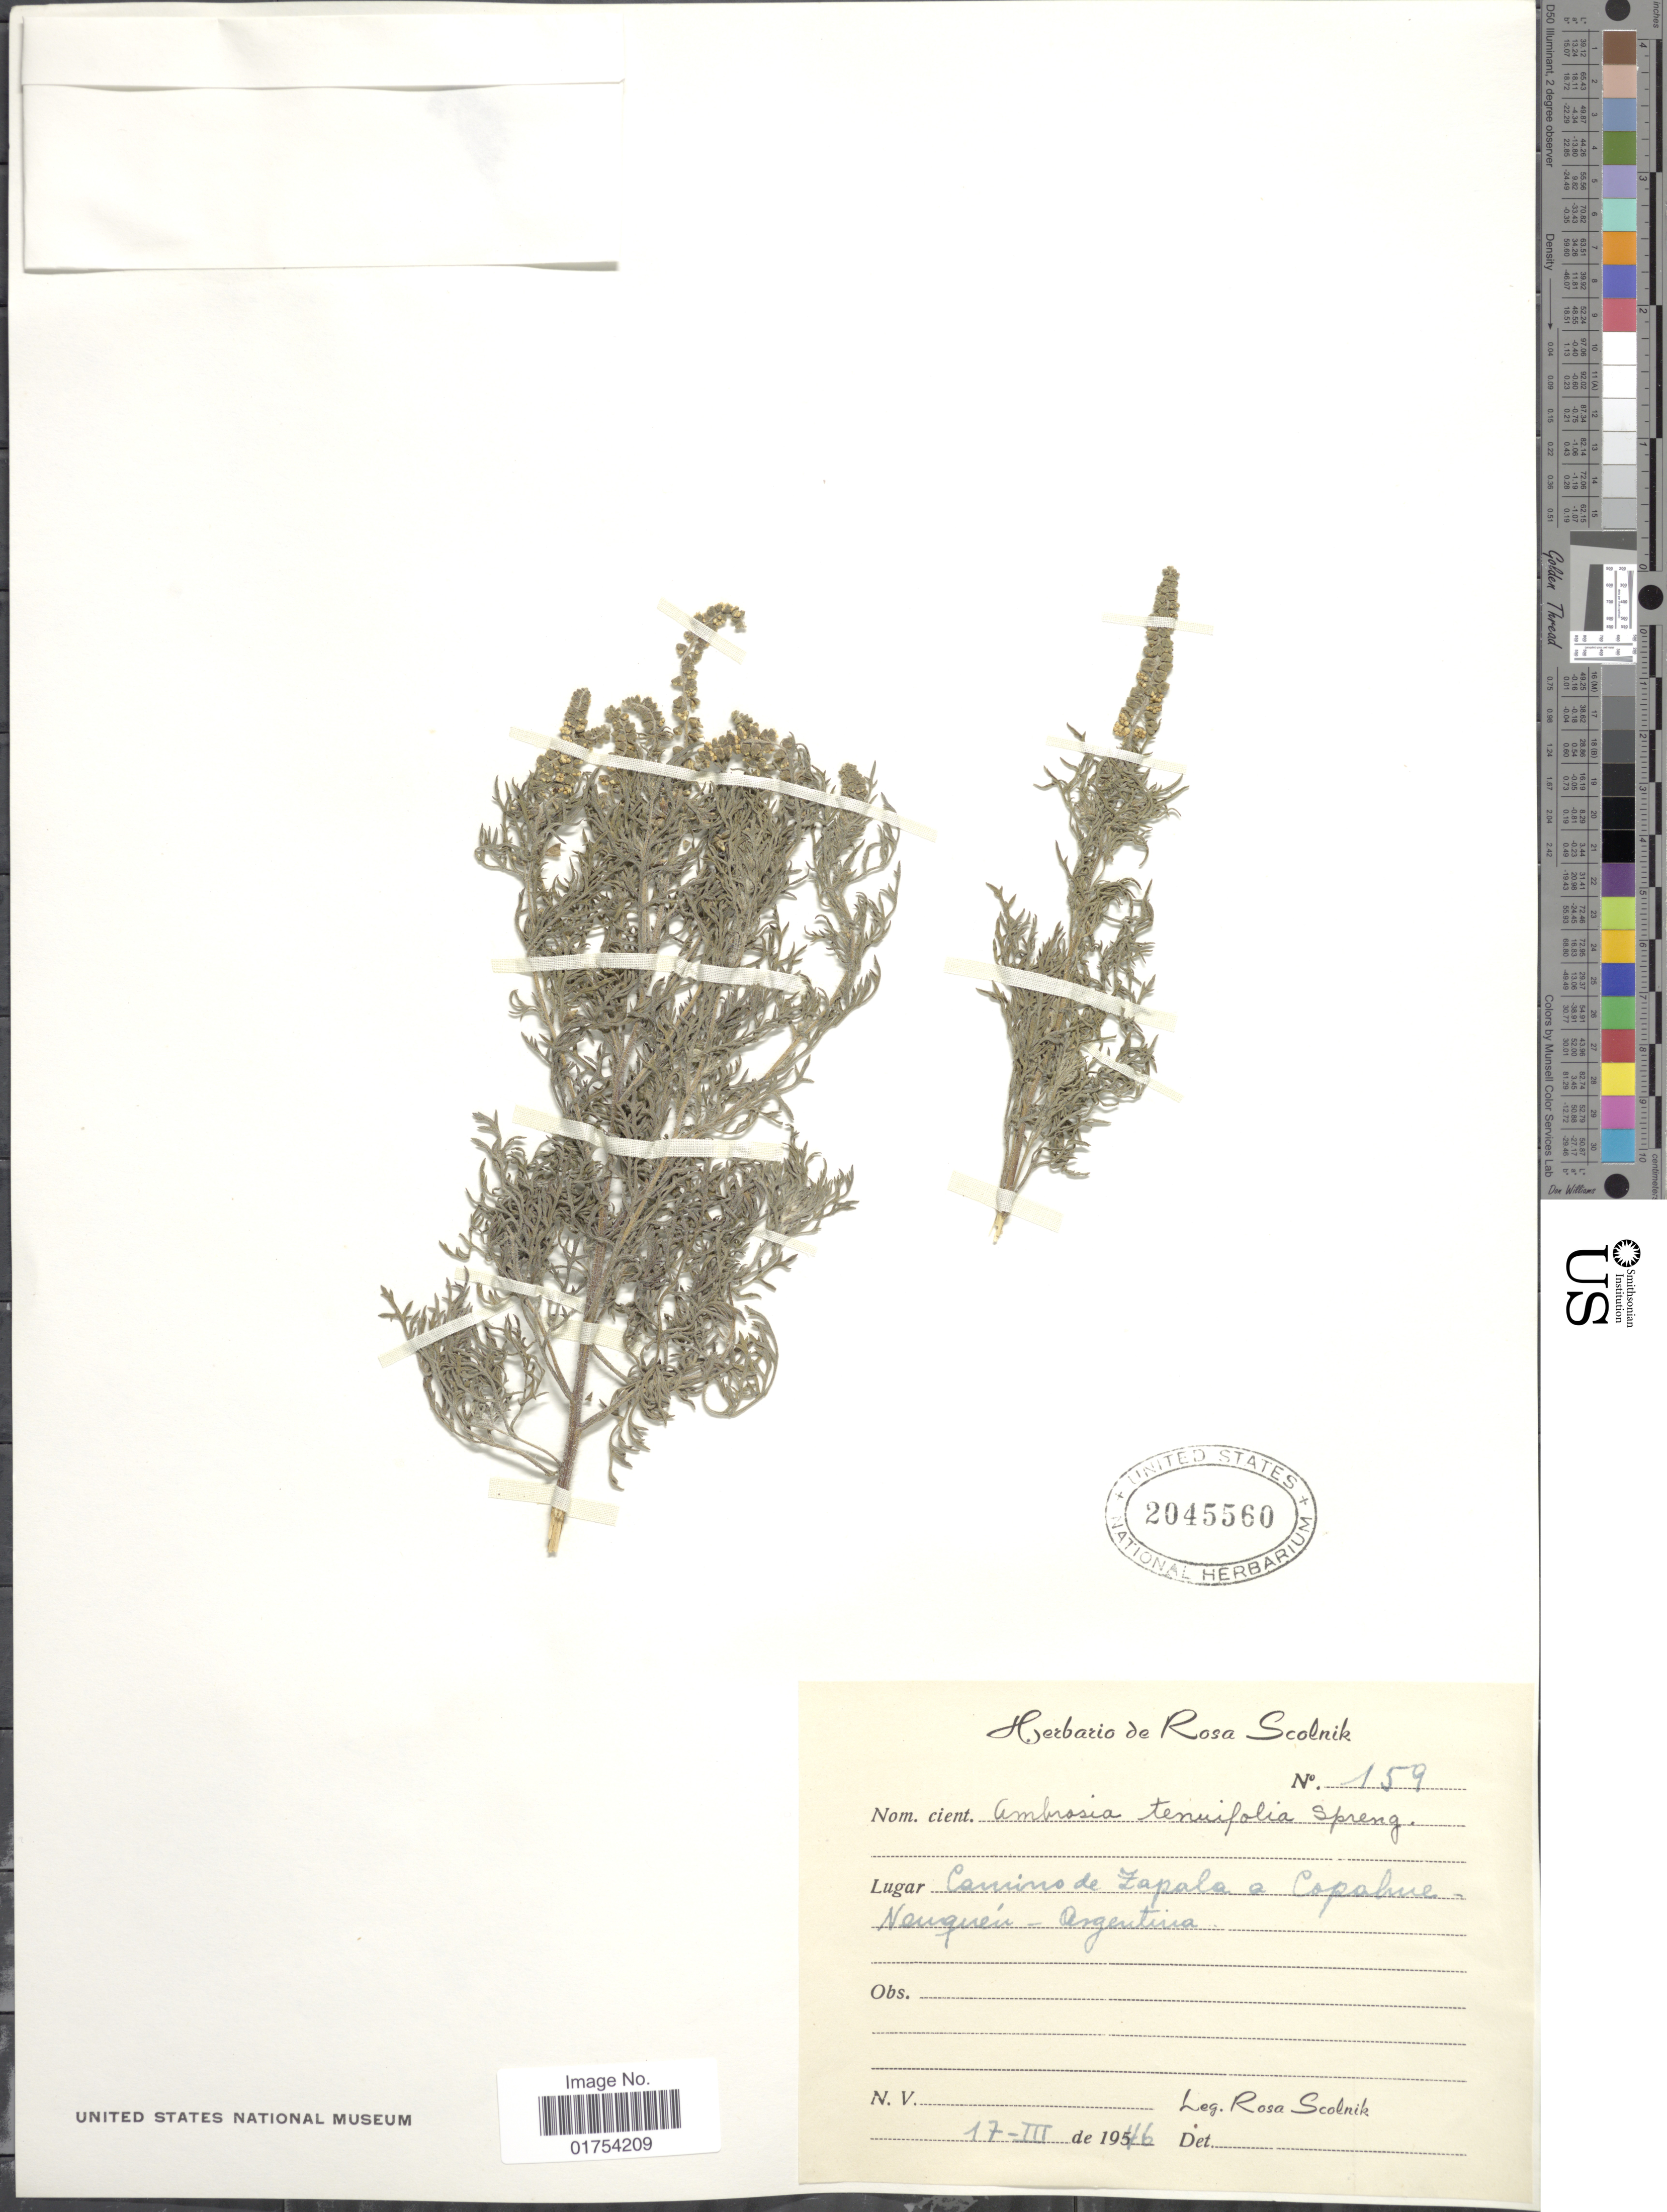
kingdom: Plantae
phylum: Tracheophyta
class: Magnoliopsida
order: Asterales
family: Asteraceae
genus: Ambrosia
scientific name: Ambrosia tenuifolia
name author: Spreng.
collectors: R. Scolnik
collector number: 159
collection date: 1946-03-17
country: Argentina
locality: Camino de Zapala a Copahue - Neuquen.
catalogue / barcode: US 2045560